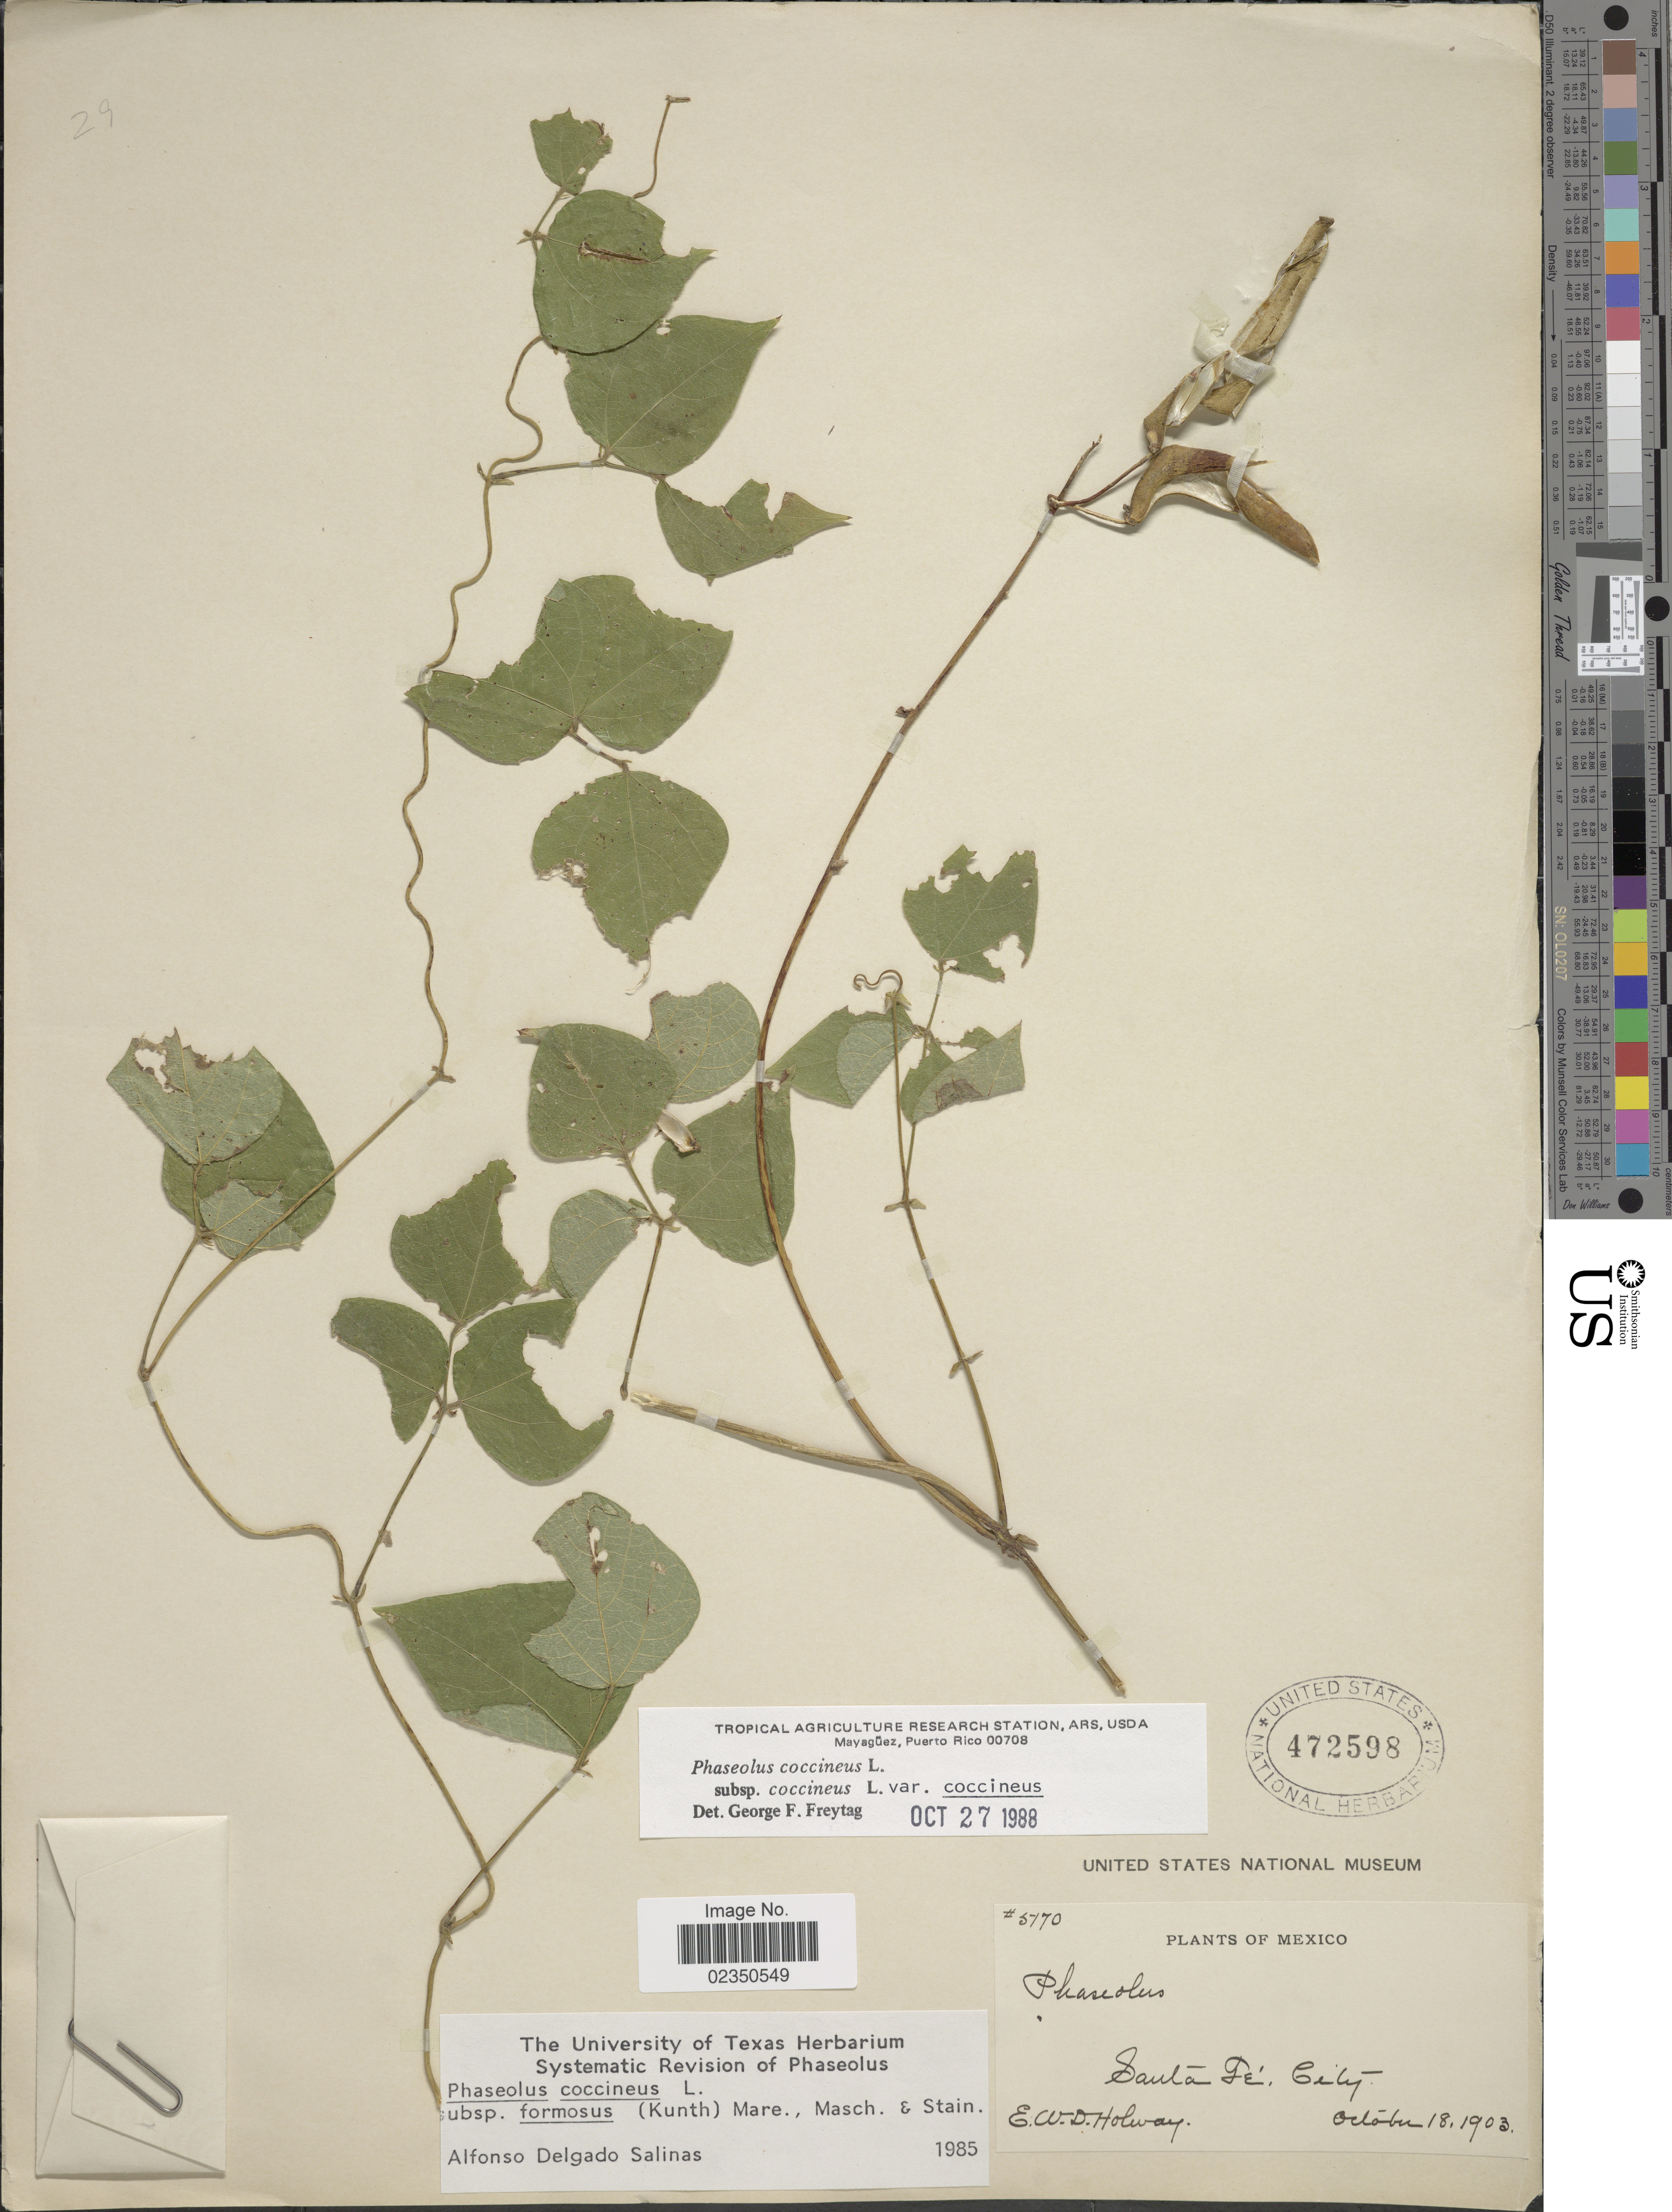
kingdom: Plantae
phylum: Tracheophyta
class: Magnoliopsida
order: Fabales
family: Fabaceae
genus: Phaseolus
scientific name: Phaseolus coccineus var. coccineus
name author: L.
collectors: E. W. D. Holway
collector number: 5770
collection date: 1903-10-18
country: Mexico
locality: Santa Fe City.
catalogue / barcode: US 472598